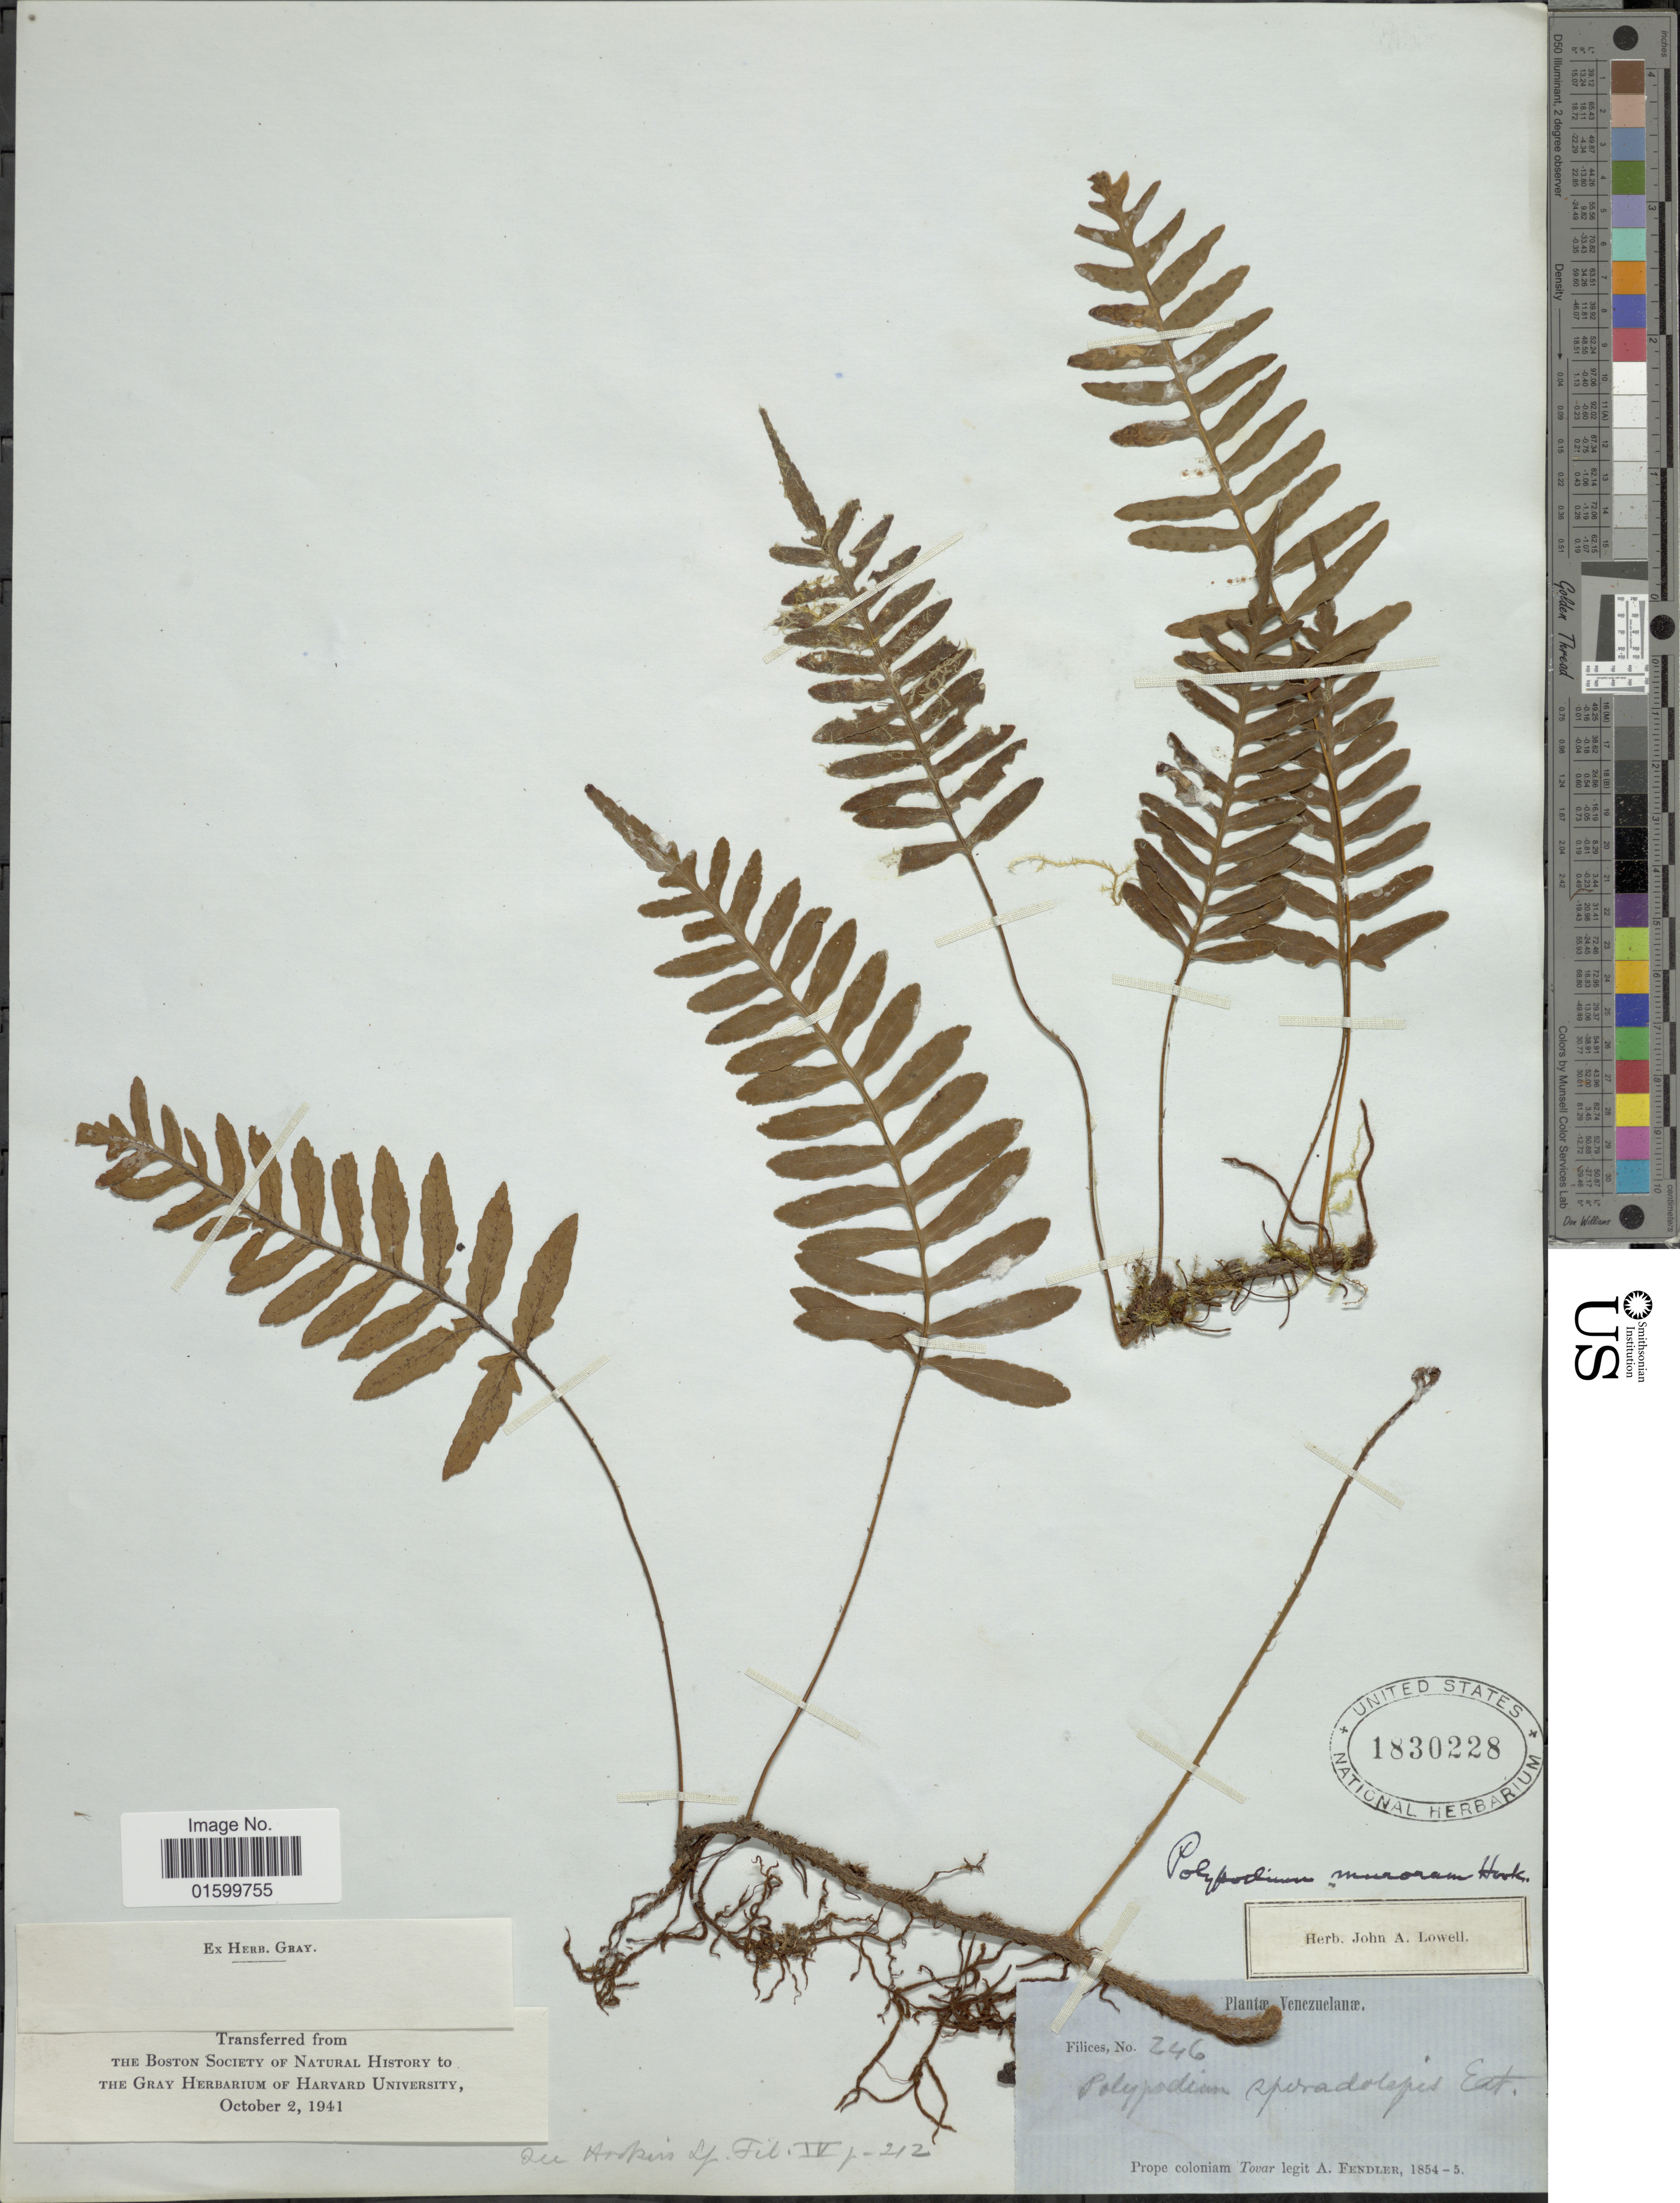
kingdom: Plantae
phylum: Tracheophyta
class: Polypodiopsida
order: Polypodiales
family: Polypodiaceae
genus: Pleopeltis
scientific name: Pleopeltis murorum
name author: (Hook.) A.R. Sm. & Tejero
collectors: A. Fendler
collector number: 246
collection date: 1854/1855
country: Venezuela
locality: Venezuelanae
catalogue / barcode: US 1830228